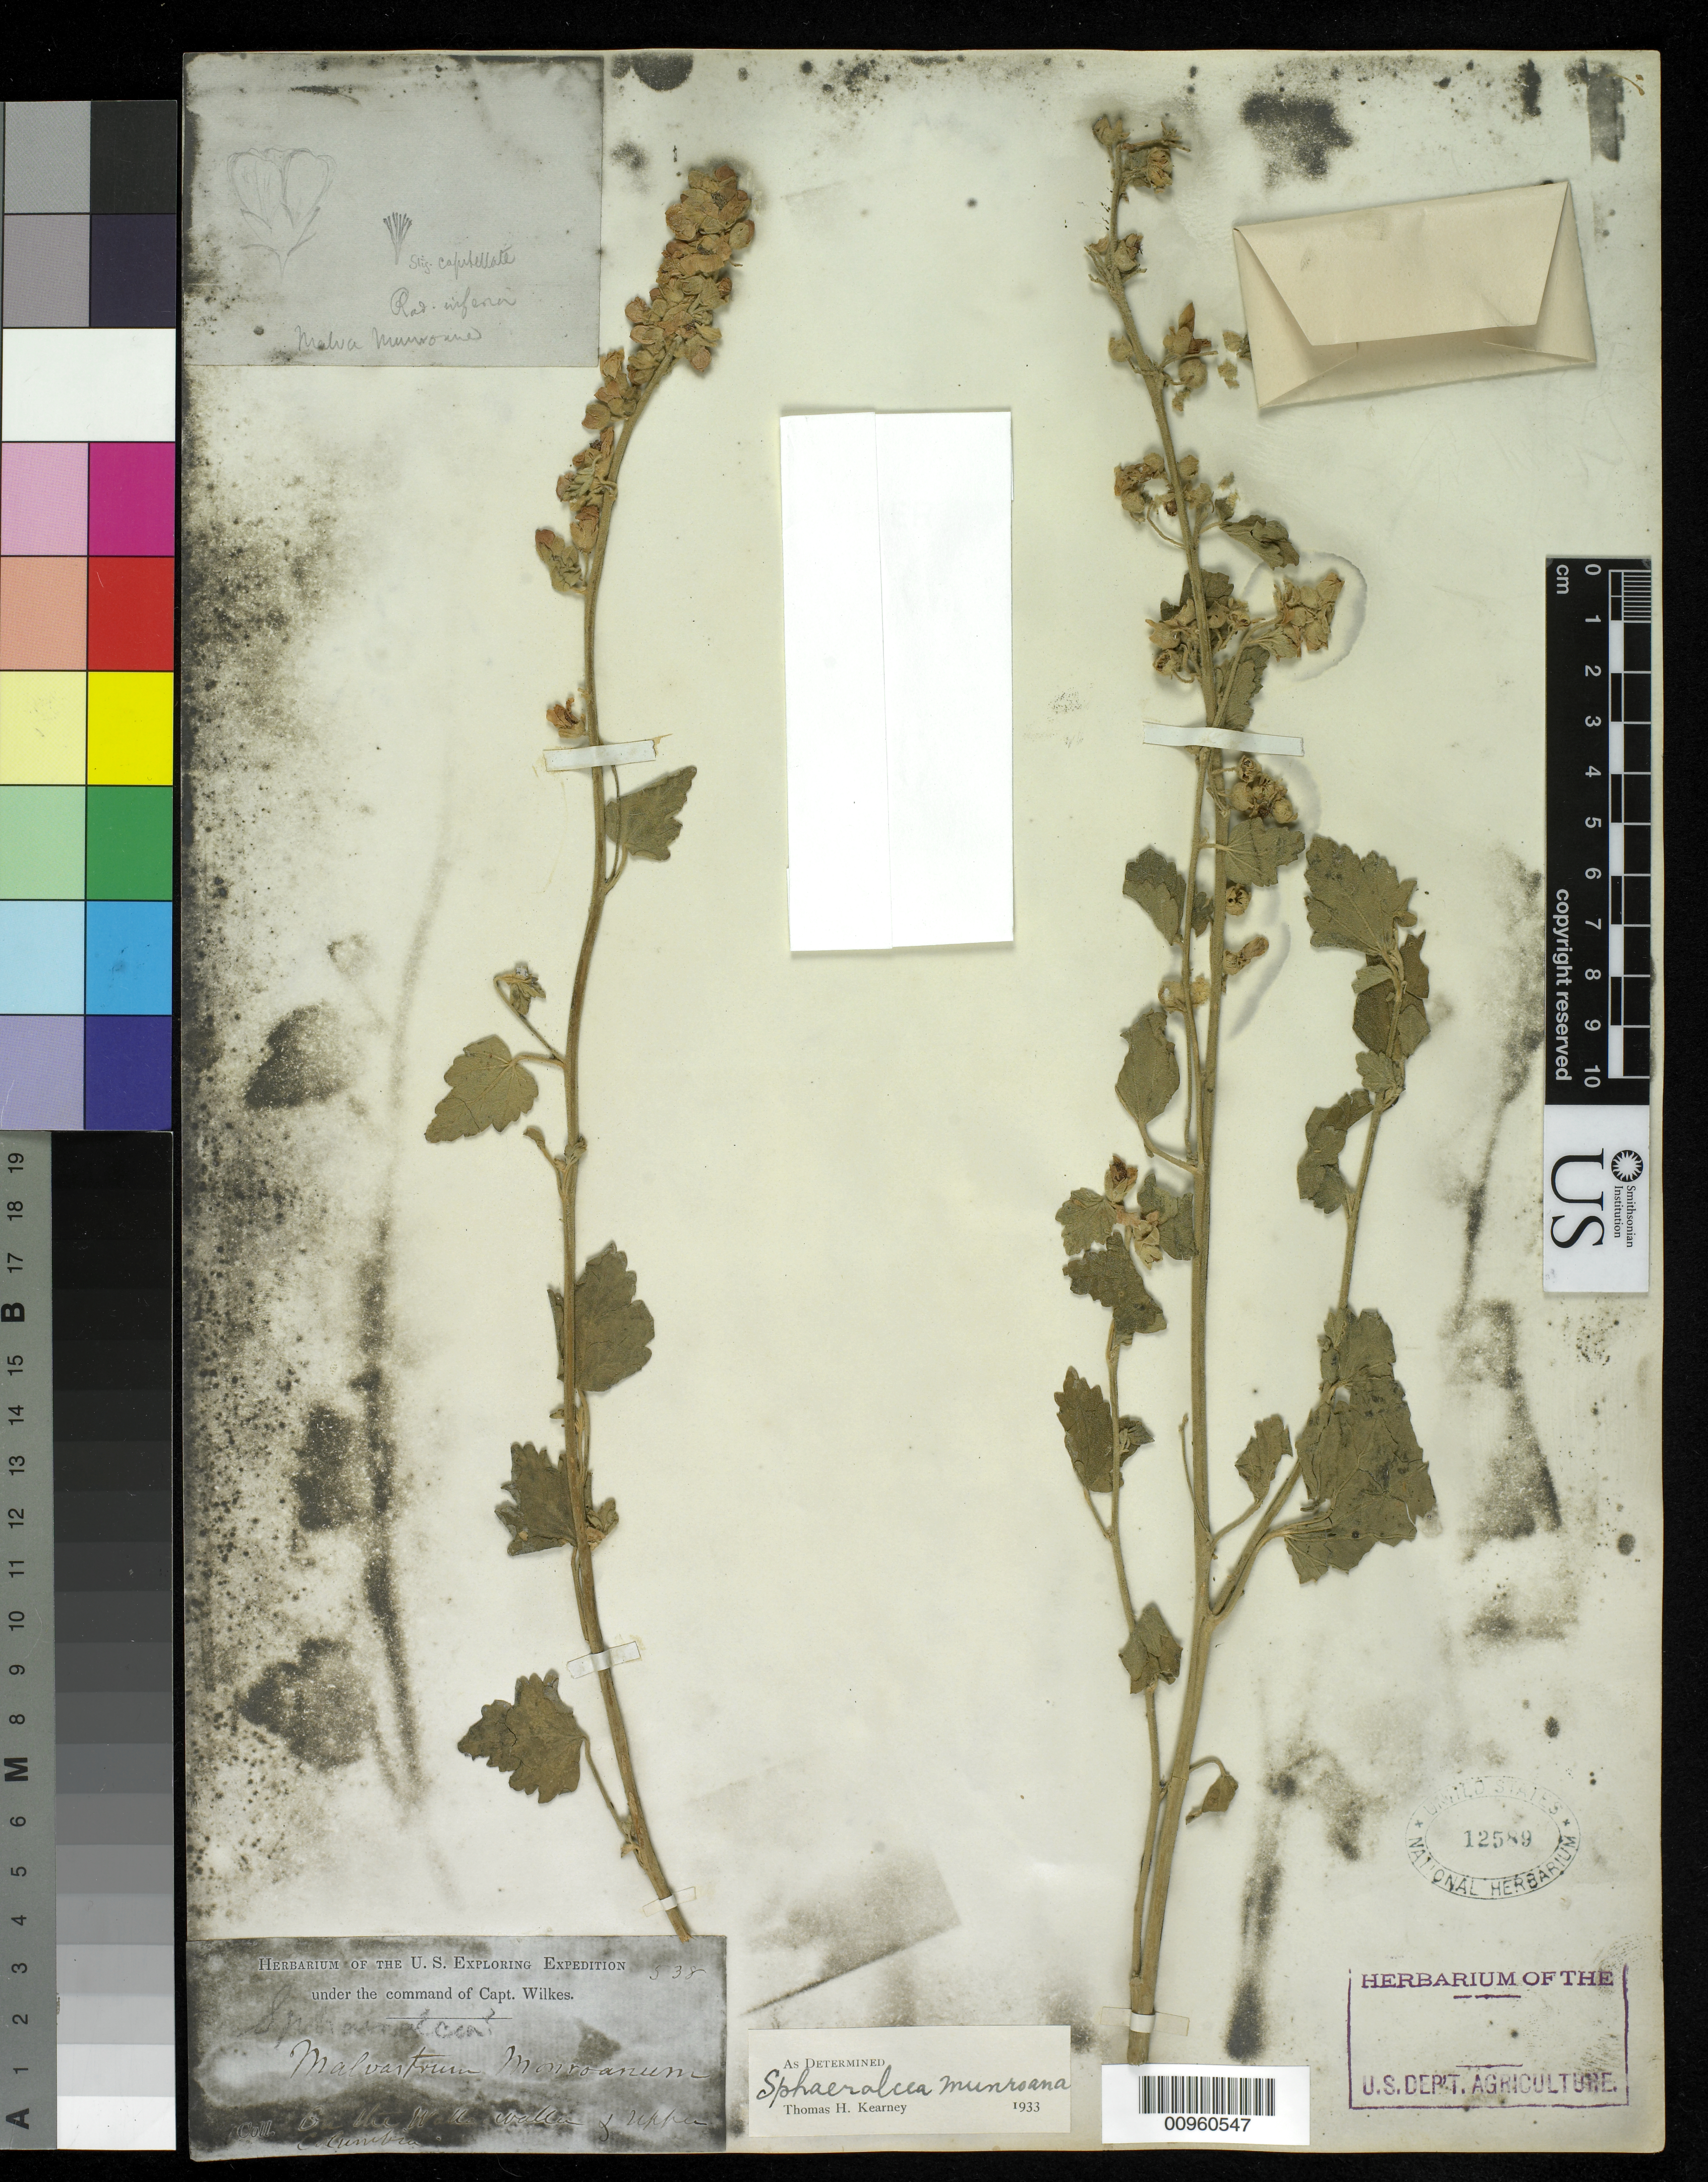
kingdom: Plantae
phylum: Tracheophyta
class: Magnoliopsida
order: Malvales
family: Malvaceae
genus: Sphaeralcea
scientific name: Sphaeralcea munroana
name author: (Douglas ex Lindl.) Spach ex A. Gray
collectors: Wilkes Explor. Exped.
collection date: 1838/1842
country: United States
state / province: Washington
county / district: Walla Walla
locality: Walla Walla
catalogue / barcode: US 12589